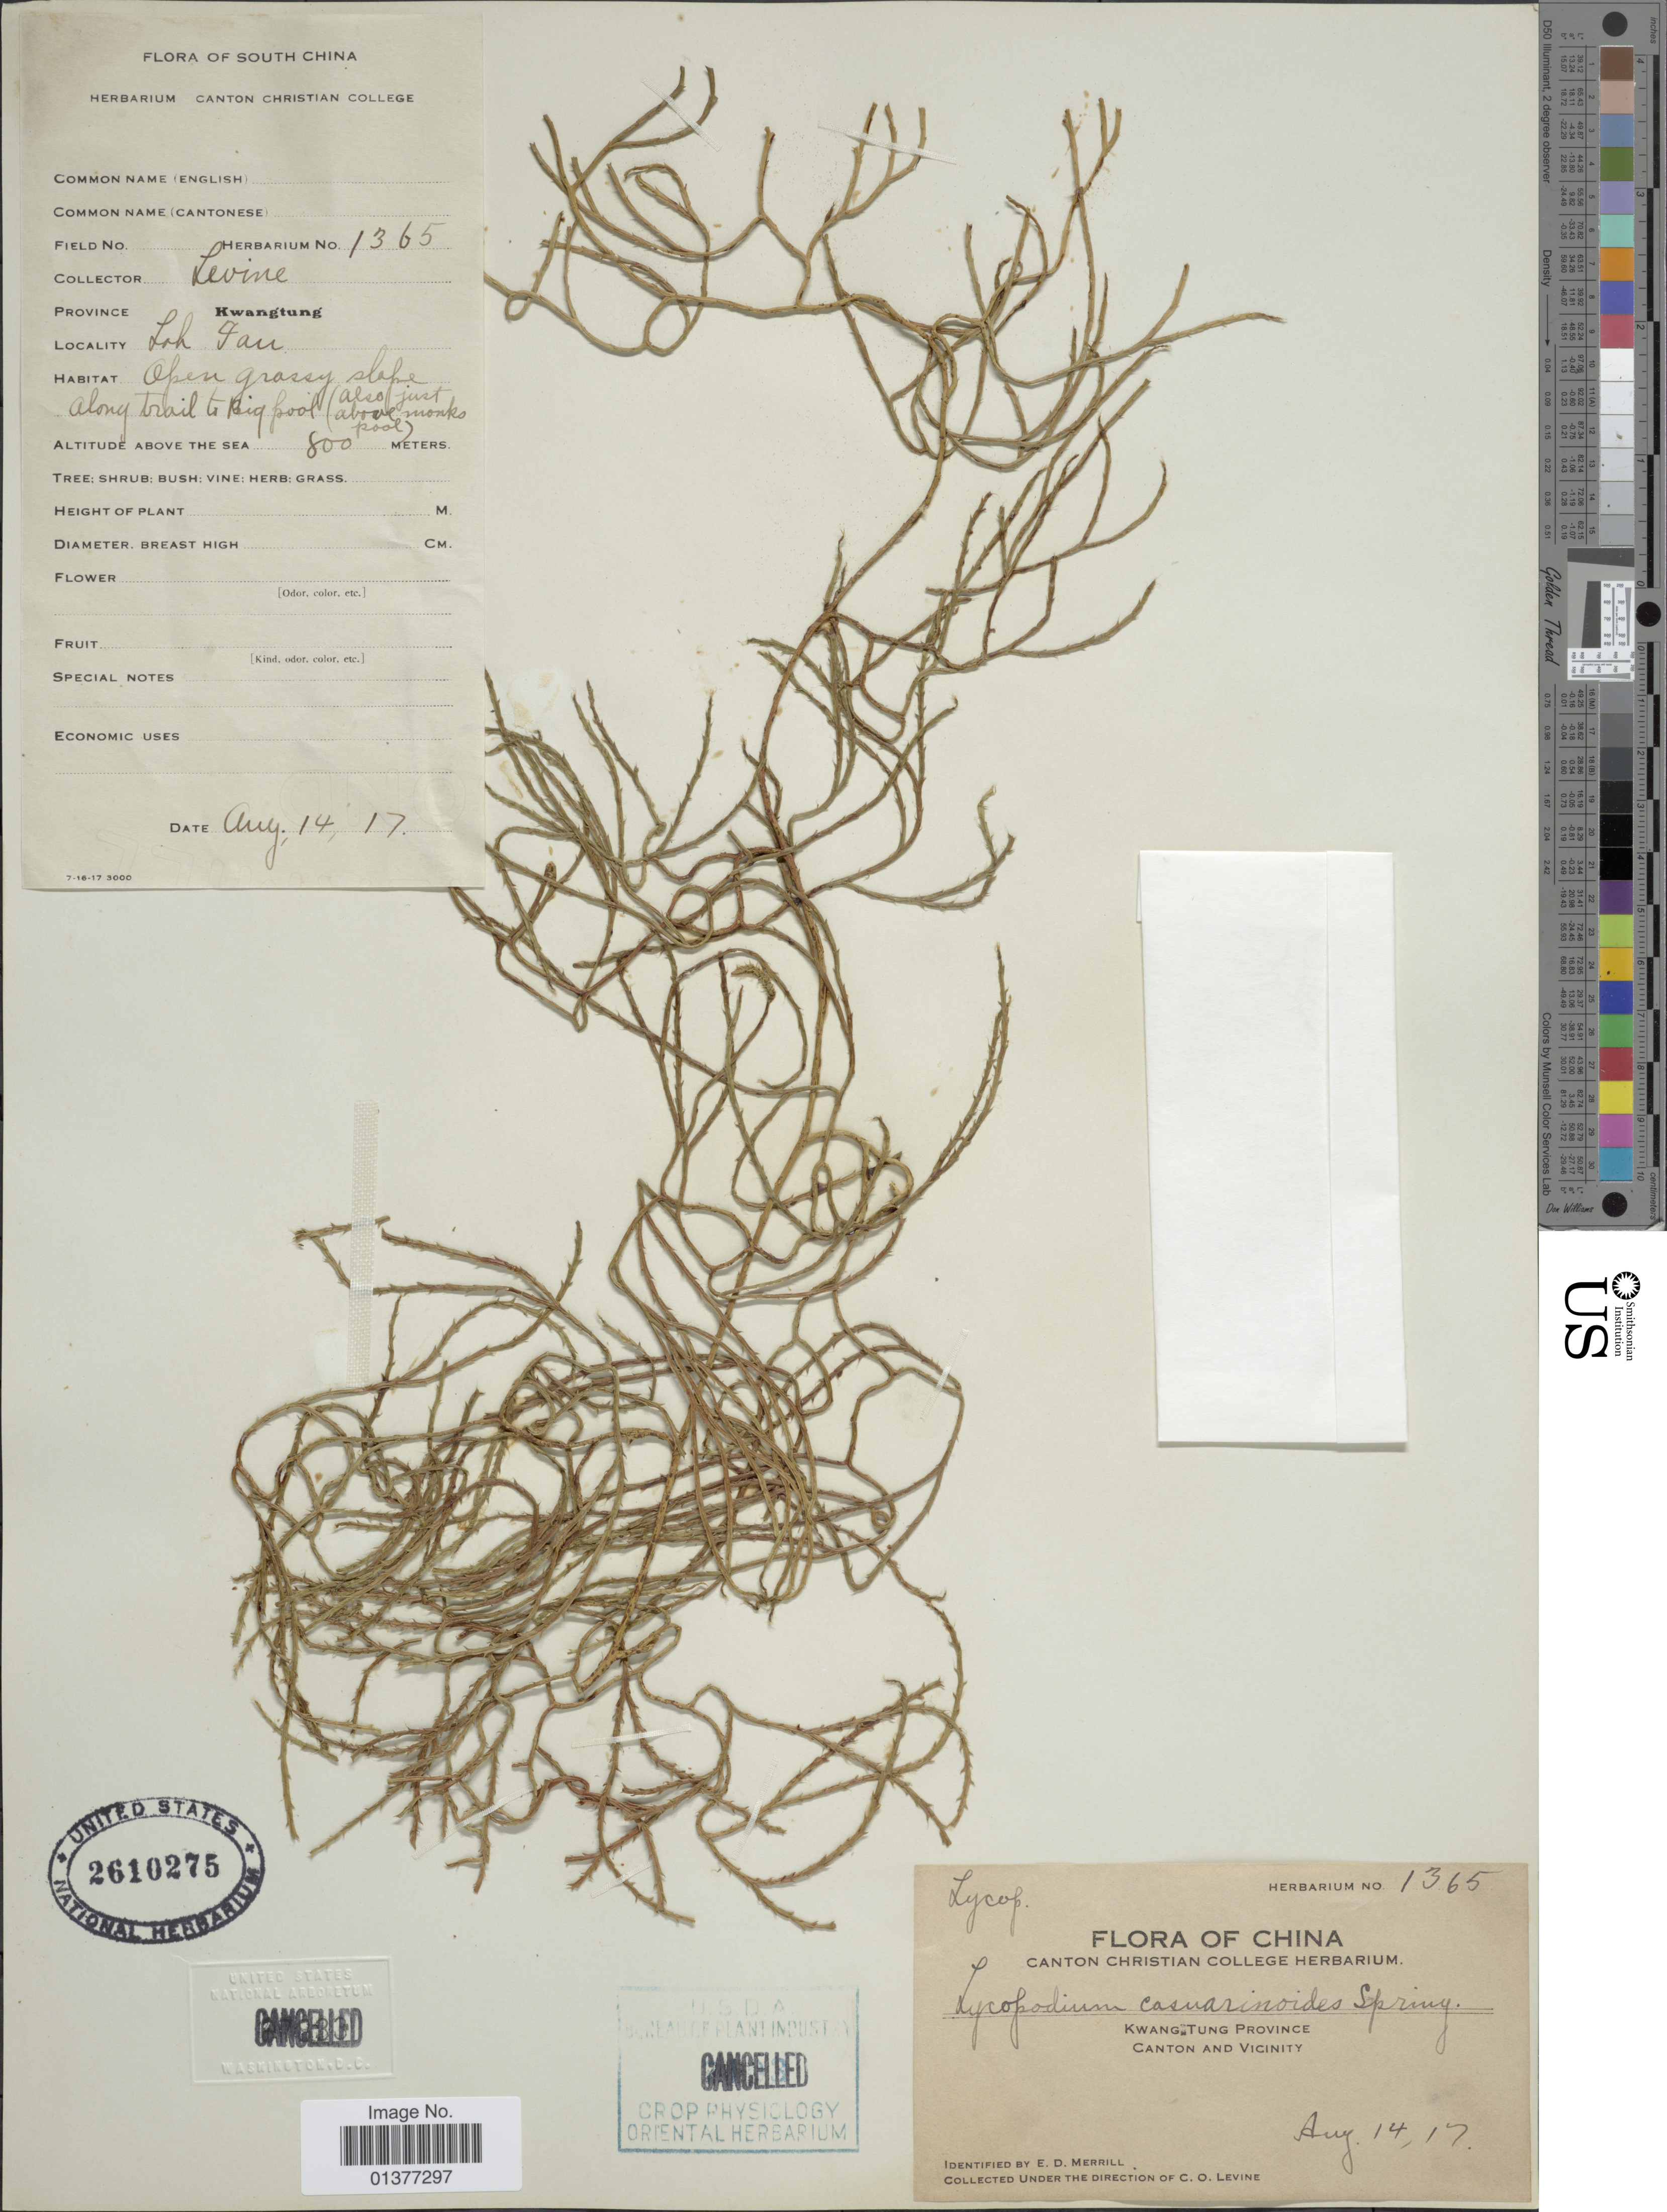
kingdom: Plantae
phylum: Tracheophyta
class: Lycopodiopsida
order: Lycopodiales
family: Lycopodiaceae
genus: Lycopodiastrum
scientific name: Lycopodiastrum casuarinoides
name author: (Spring) Holub ex R.D. Dixit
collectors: C. O. Levine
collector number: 1365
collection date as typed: Transcribed d/m/y: 14/8/17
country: China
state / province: Guangdong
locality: Kwangtung Province, Canton and Vicinity, Loh Fau, open grassy slope along trail to Big Pool (also just above monks pool)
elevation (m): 800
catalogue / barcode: US 2610275